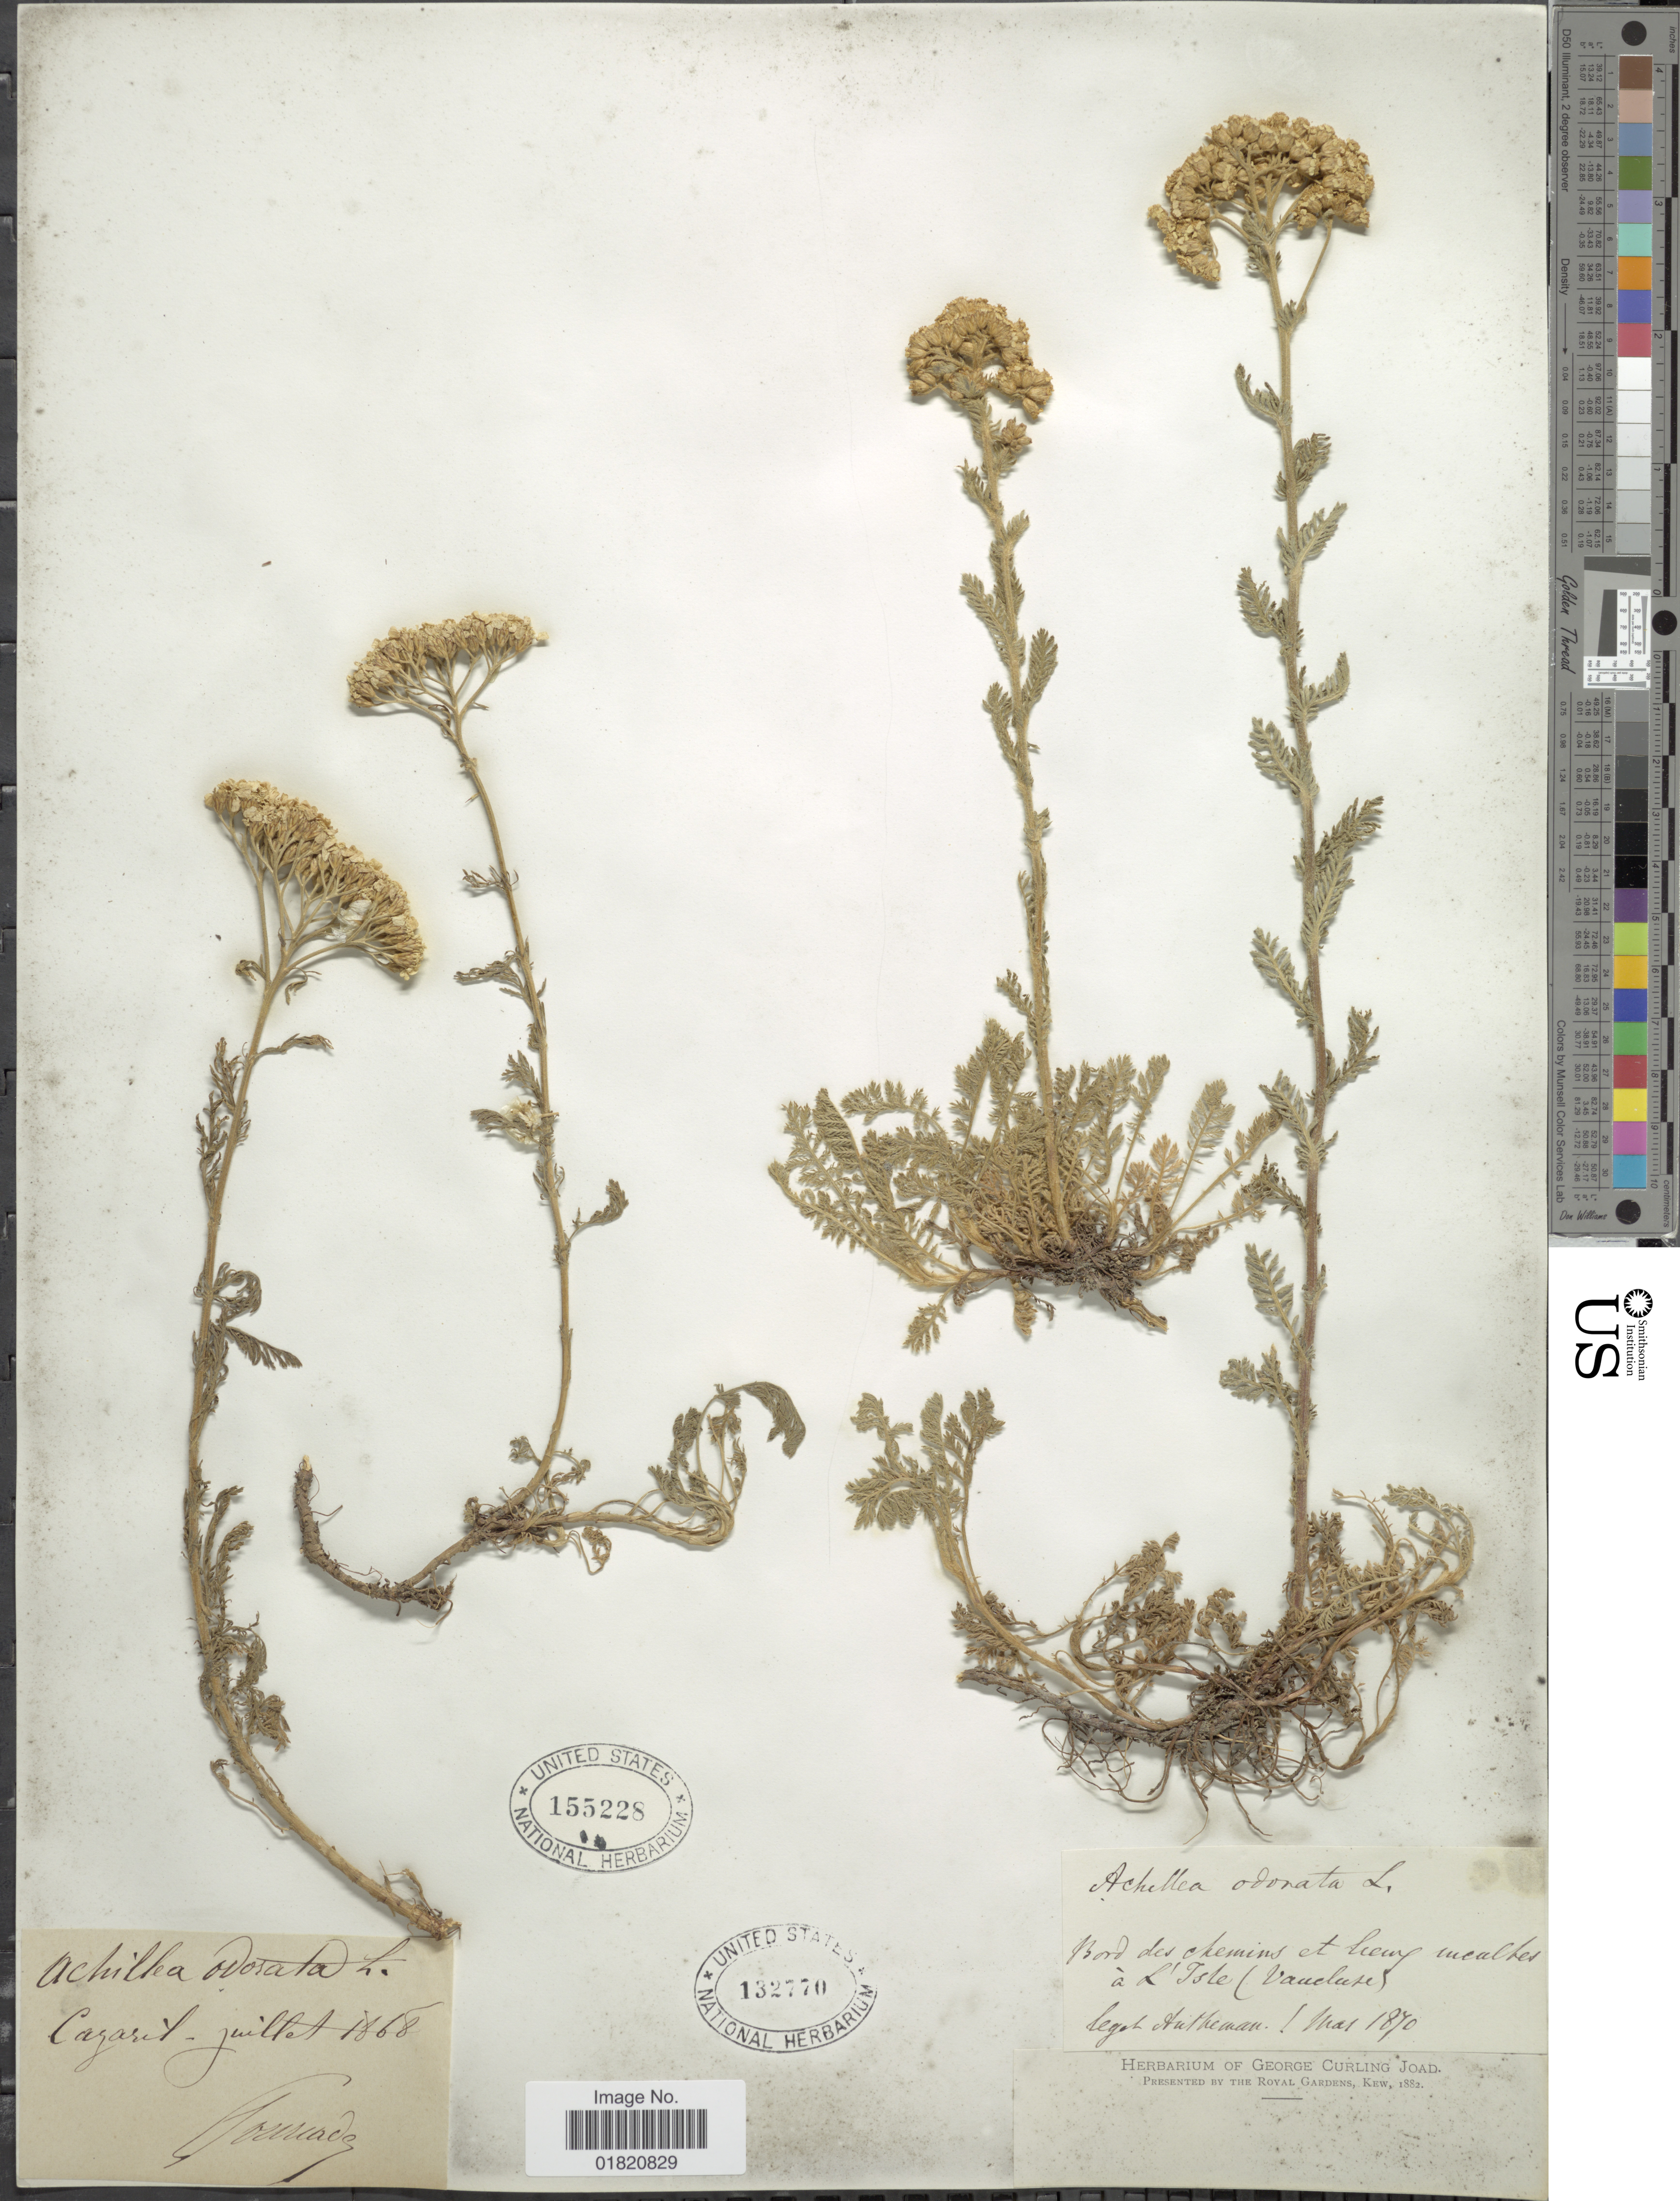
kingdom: Plantae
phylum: Tracheophyta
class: Magnoliopsida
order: Asterales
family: Asteraceae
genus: Achillea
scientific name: Achillea odorata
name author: Koch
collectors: A. Autheman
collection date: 1870-05-01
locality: Bord des chemins et lieux uncalbes [interpreted] à L'Isle (Vaucluse)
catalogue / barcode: US 132770